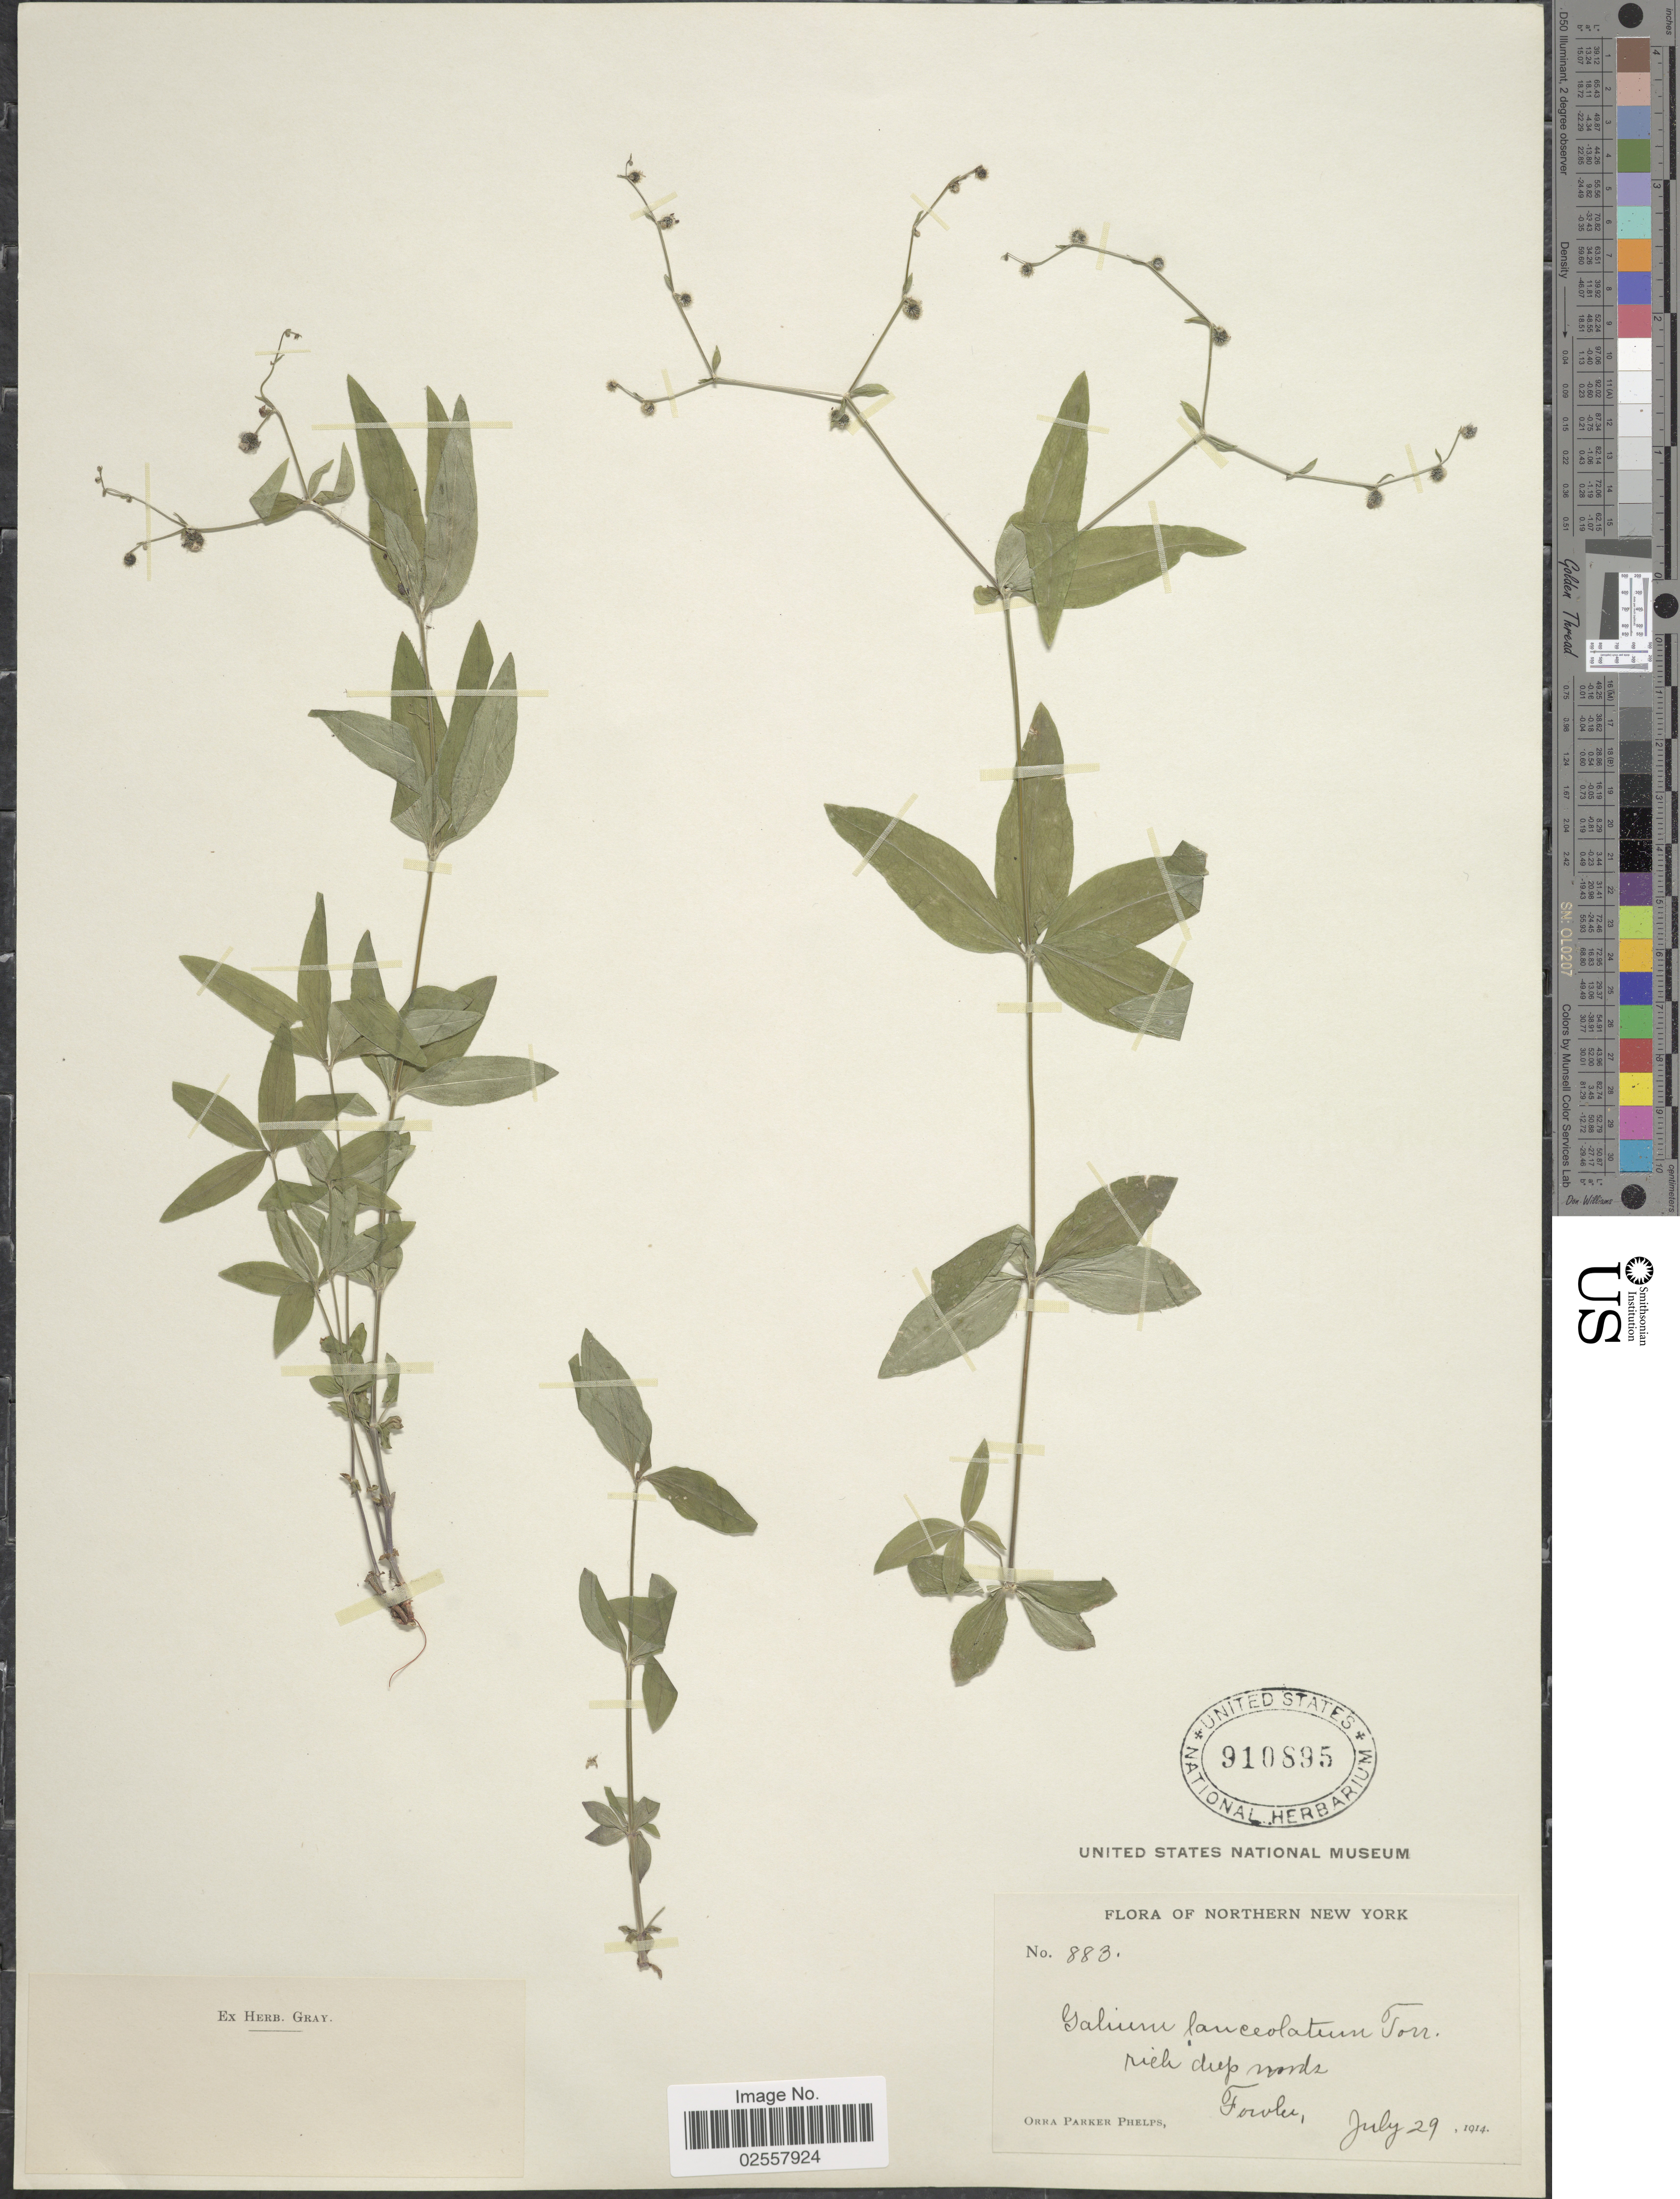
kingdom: Plantae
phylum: Tracheophyta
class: Magnoliopsida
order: Gentianales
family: Rubiaceae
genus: Galium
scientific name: Galium lanceolatum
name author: (Torr. & A. Gray) Torr.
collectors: O. P. Phelps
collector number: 883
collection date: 1914-07-29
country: United States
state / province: New York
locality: Northern New York, rich deep woods, Forulu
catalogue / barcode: US 910895